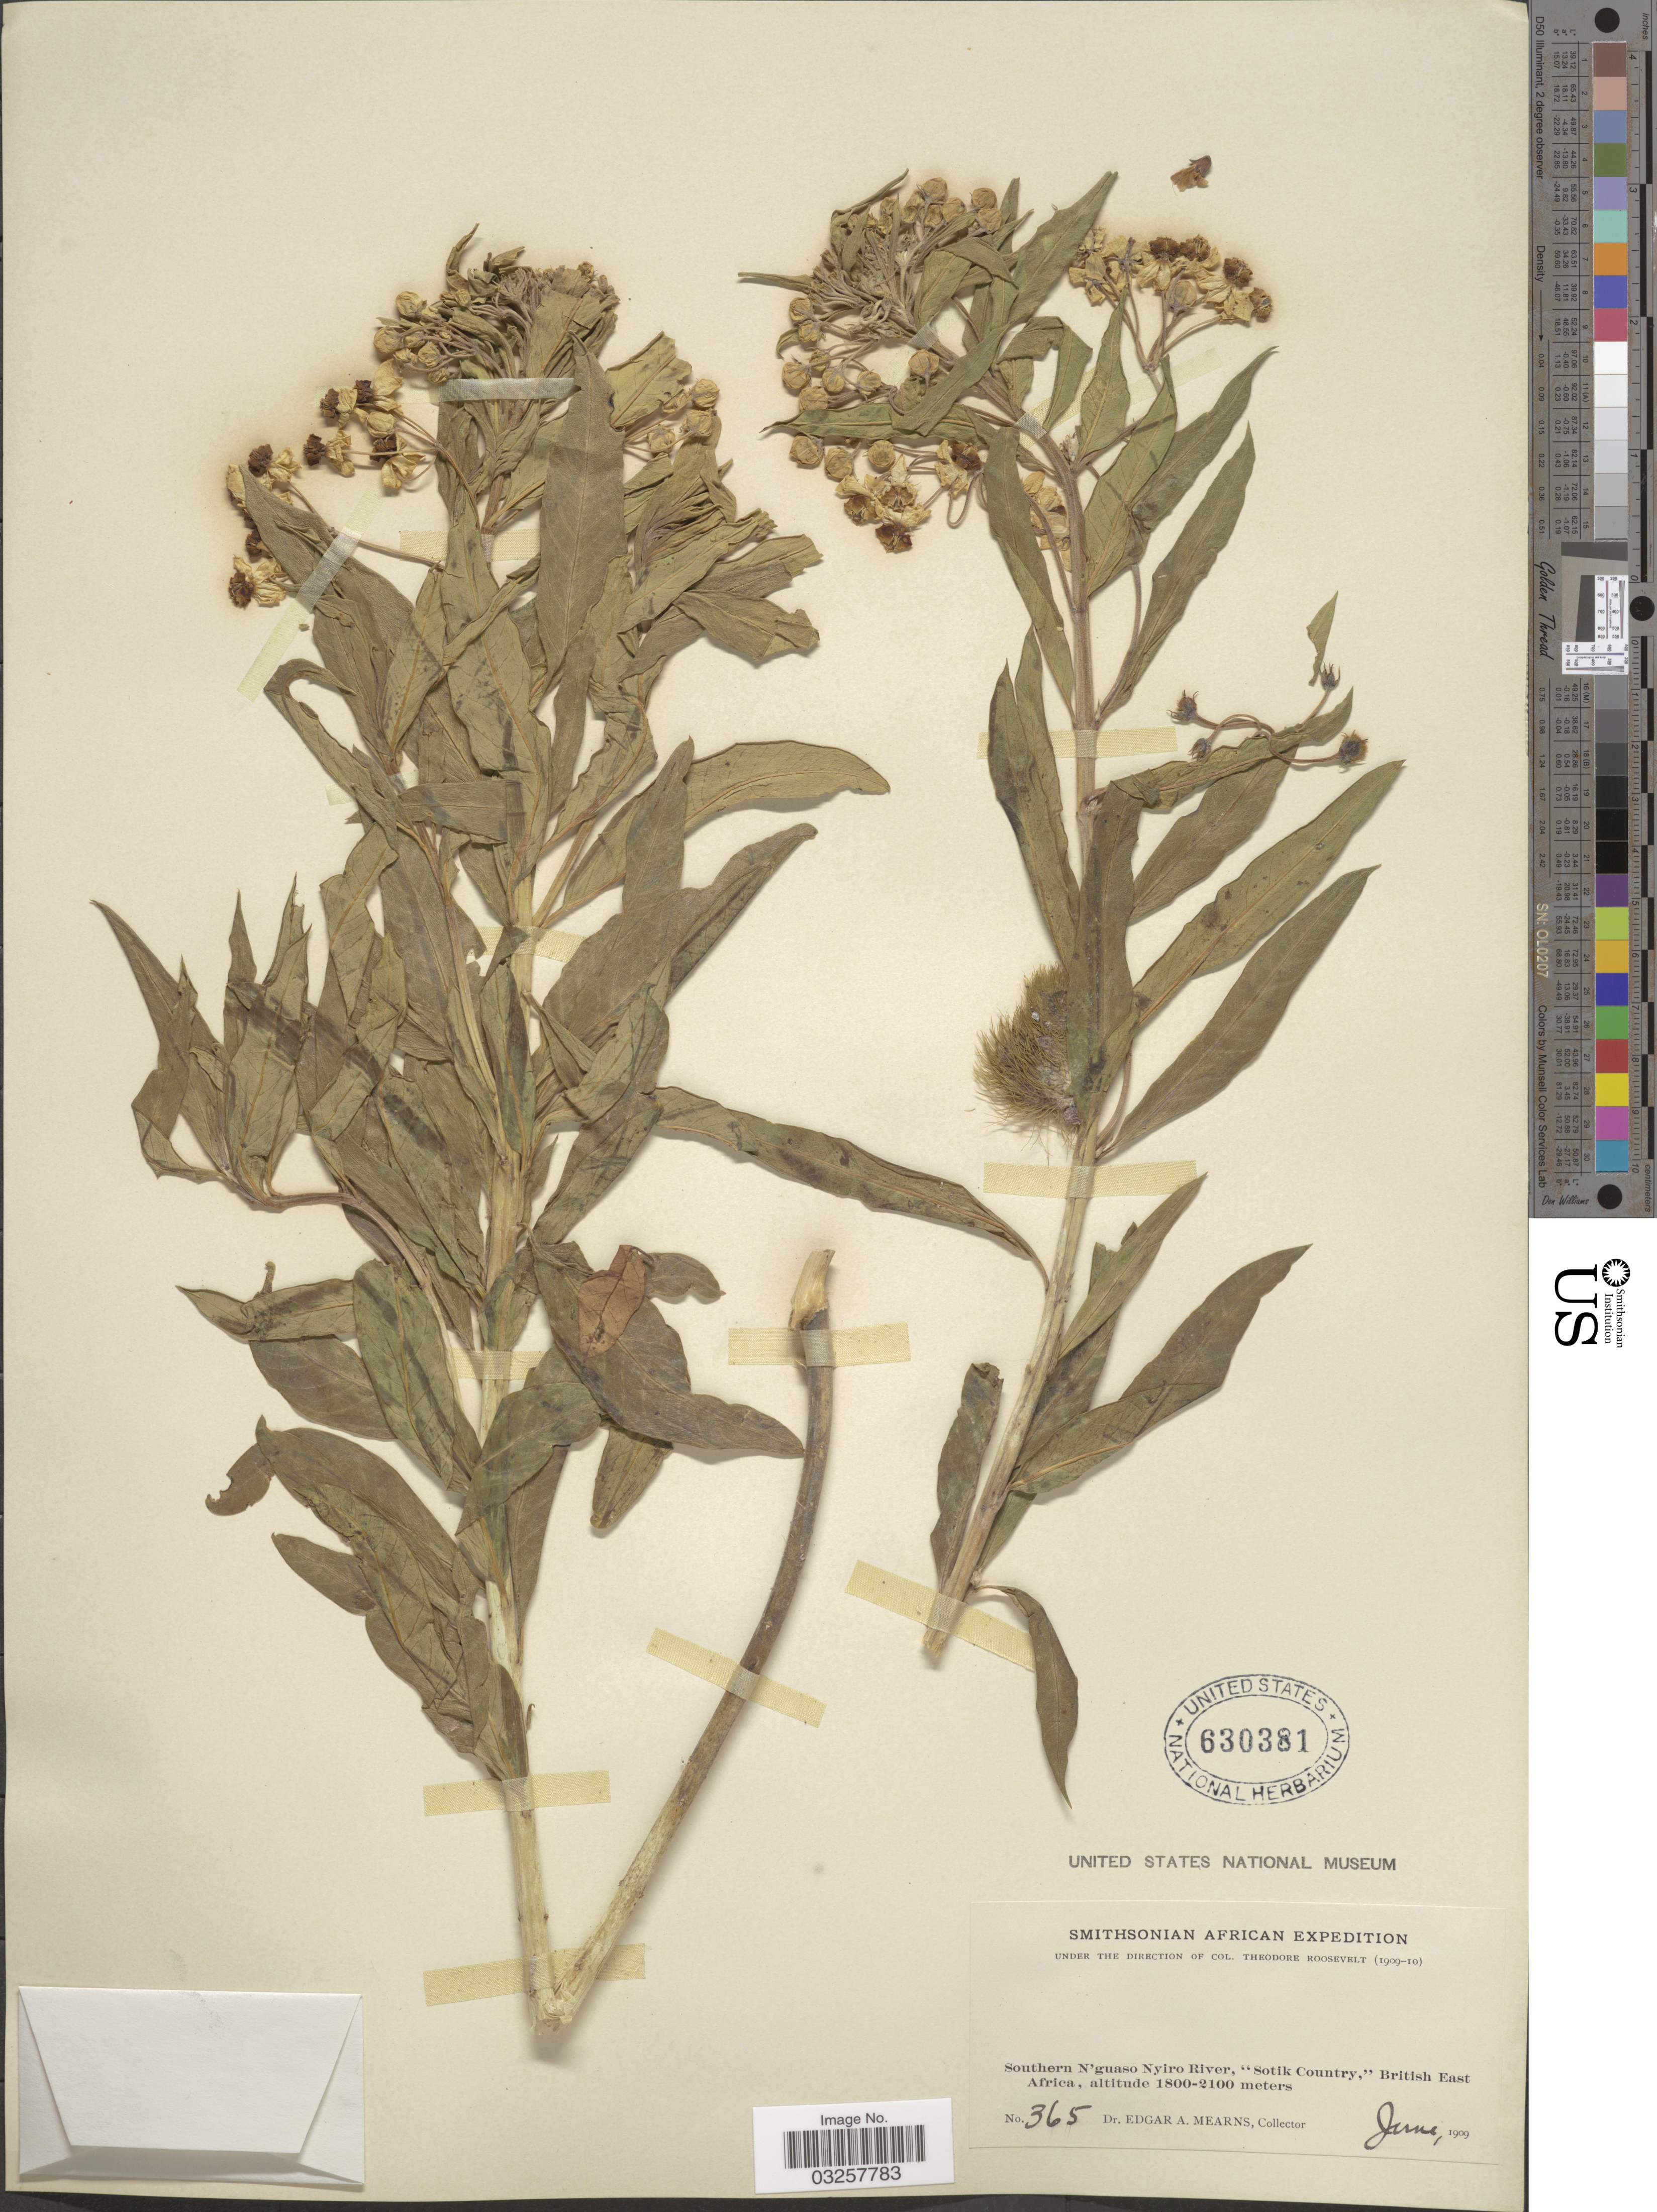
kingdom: Plantae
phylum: Tracheophyta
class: Magnoliopsida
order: Gentianales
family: Apocynaceae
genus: Asclepias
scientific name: Asclepias sp.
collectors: E. A. Mearns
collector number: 365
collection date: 1909-06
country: Kenya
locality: Southern N'guaso Nyiro River, "Sotik Country," British East Africa.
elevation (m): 1800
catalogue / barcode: US 630381